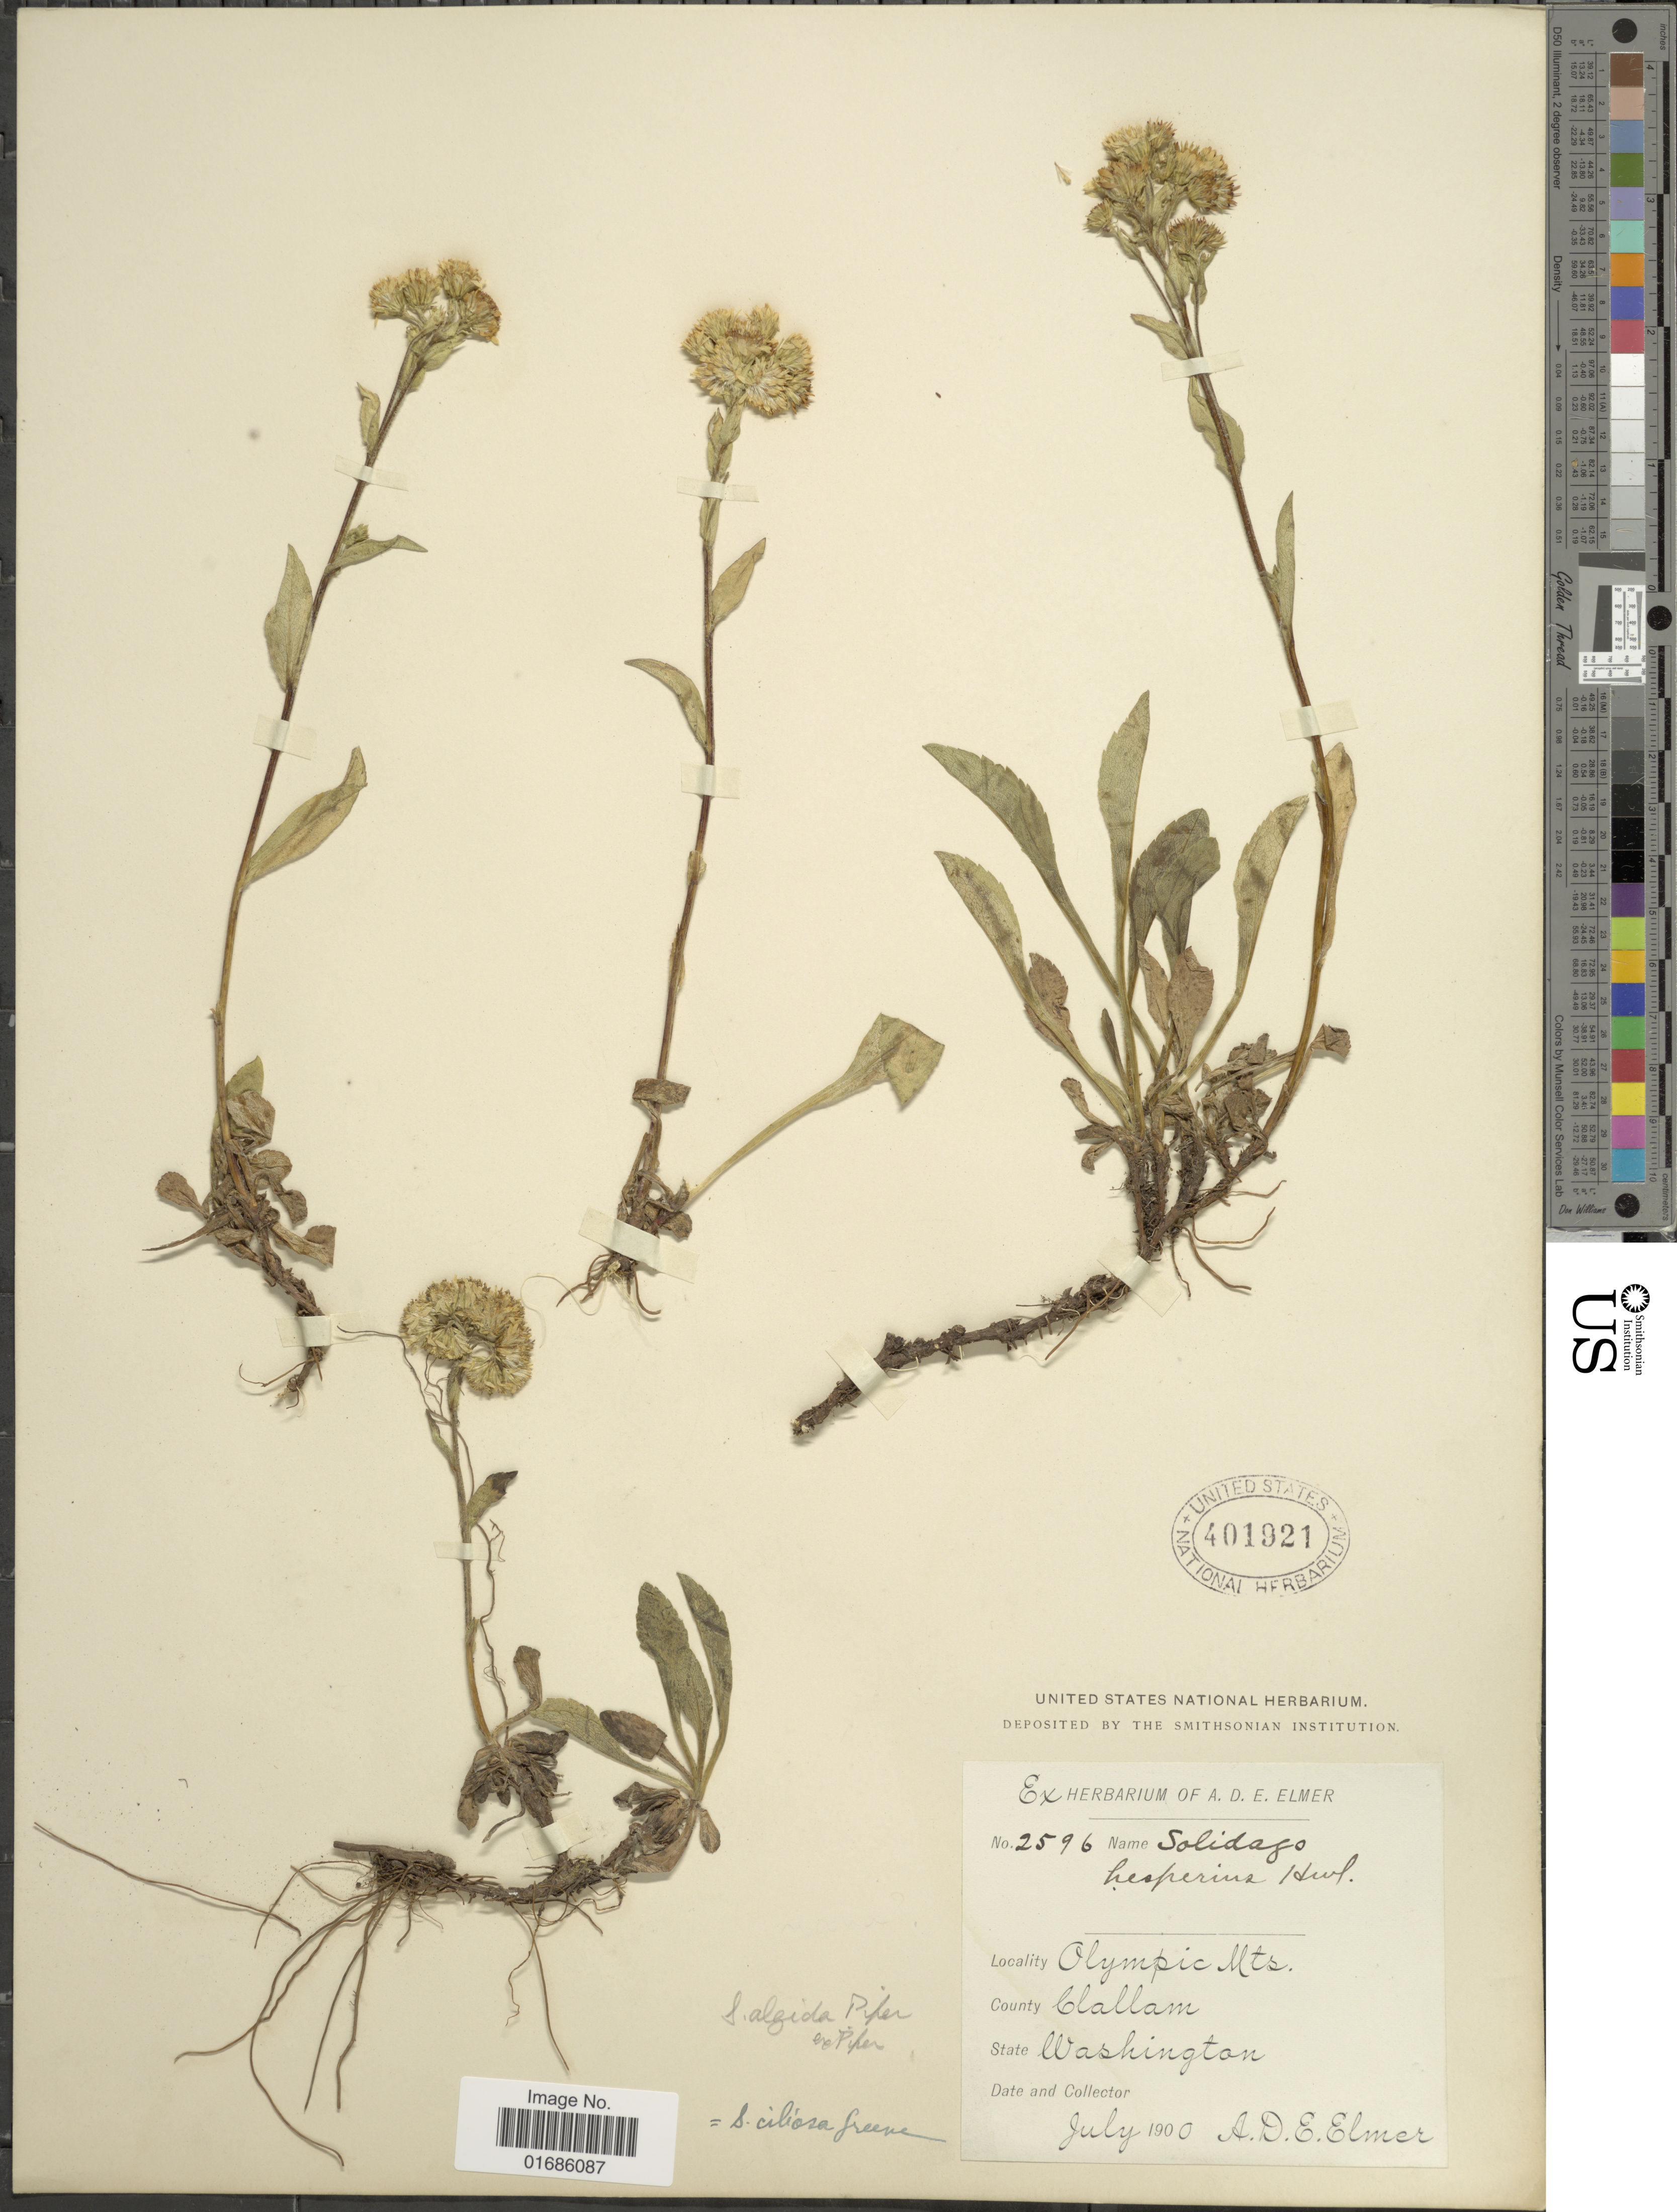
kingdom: Plantae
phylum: Tracheophyta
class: Magnoliopsida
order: Asterales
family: Asteraceae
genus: Solidago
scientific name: Solidago ciliosa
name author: Greene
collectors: A. D. E. Elmer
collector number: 2596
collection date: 1900-07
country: United States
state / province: Washington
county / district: Clallam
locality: Olympic Mts. County Clallam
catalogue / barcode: US 401921